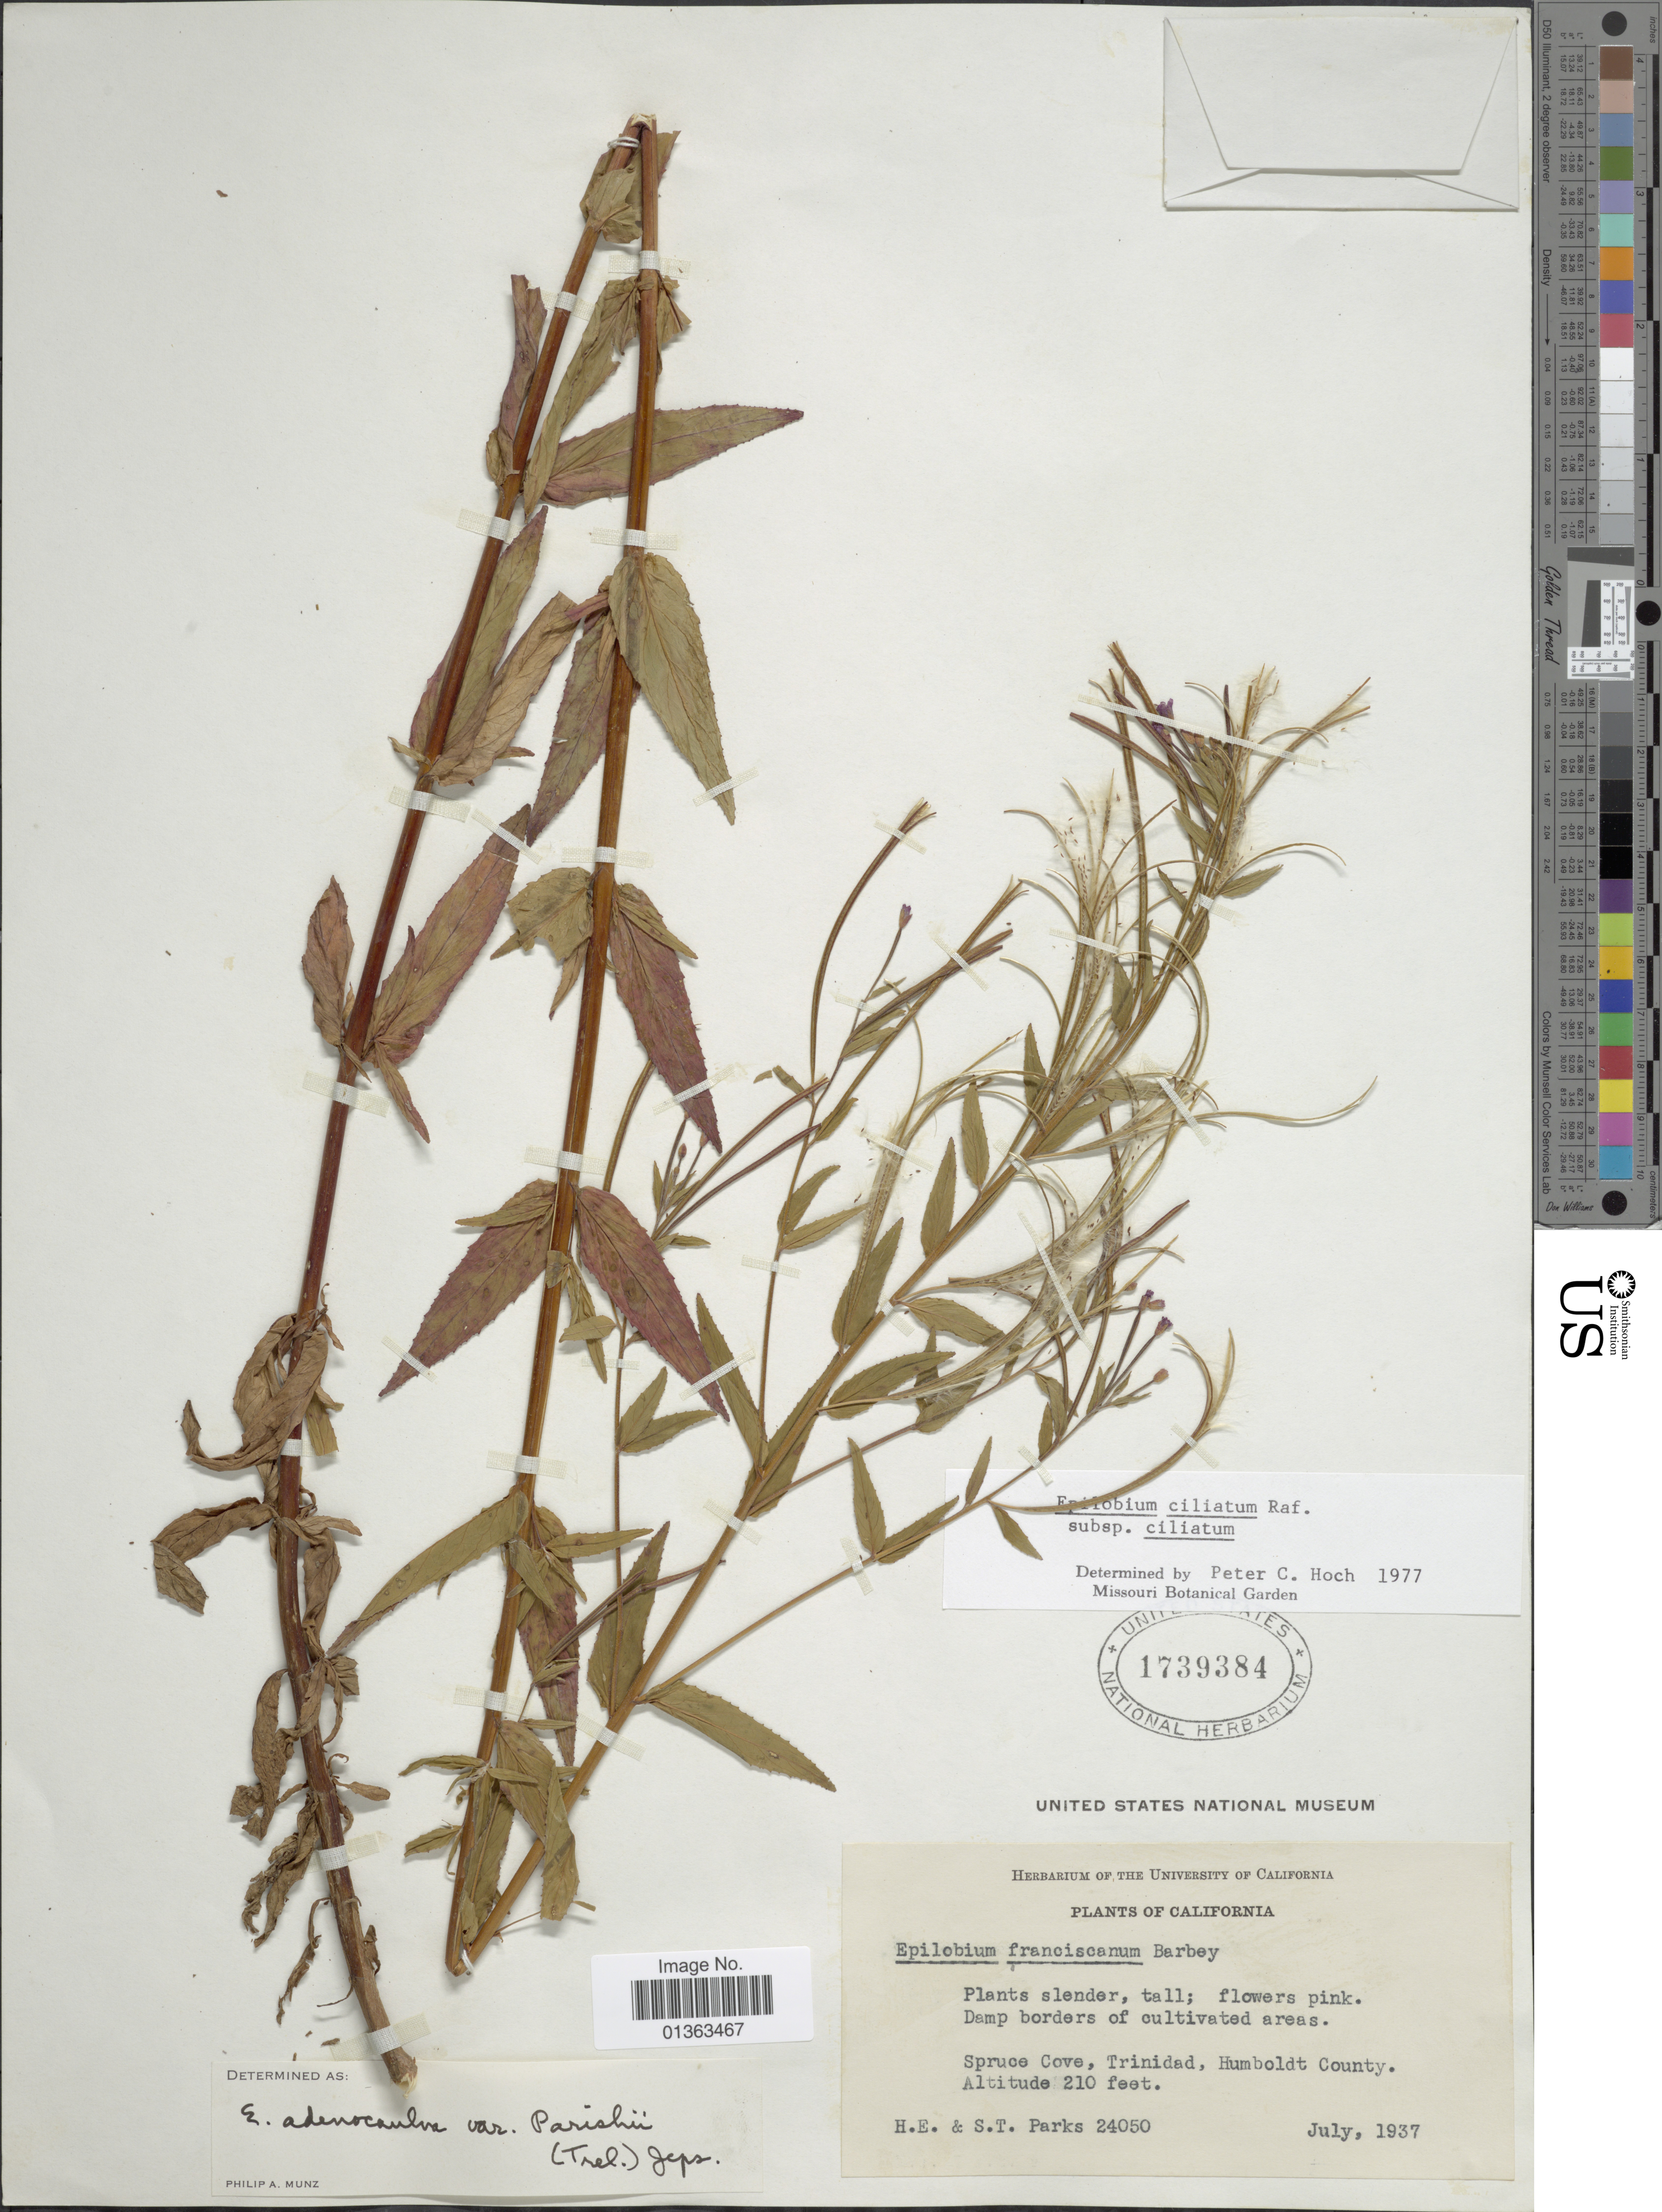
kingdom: Plantae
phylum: Tracheophyta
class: Magnoliopsida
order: Myrtales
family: Onagraceae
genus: Epilobium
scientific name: Epilobium ciliatum subsp. ciliatum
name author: Raf.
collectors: H. E. Parks & S. Parks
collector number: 24050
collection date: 1937-07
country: United States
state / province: California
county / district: Humboldt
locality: Spruce Cove, Trinidad, Humboldt County.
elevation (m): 64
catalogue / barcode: US 1739384